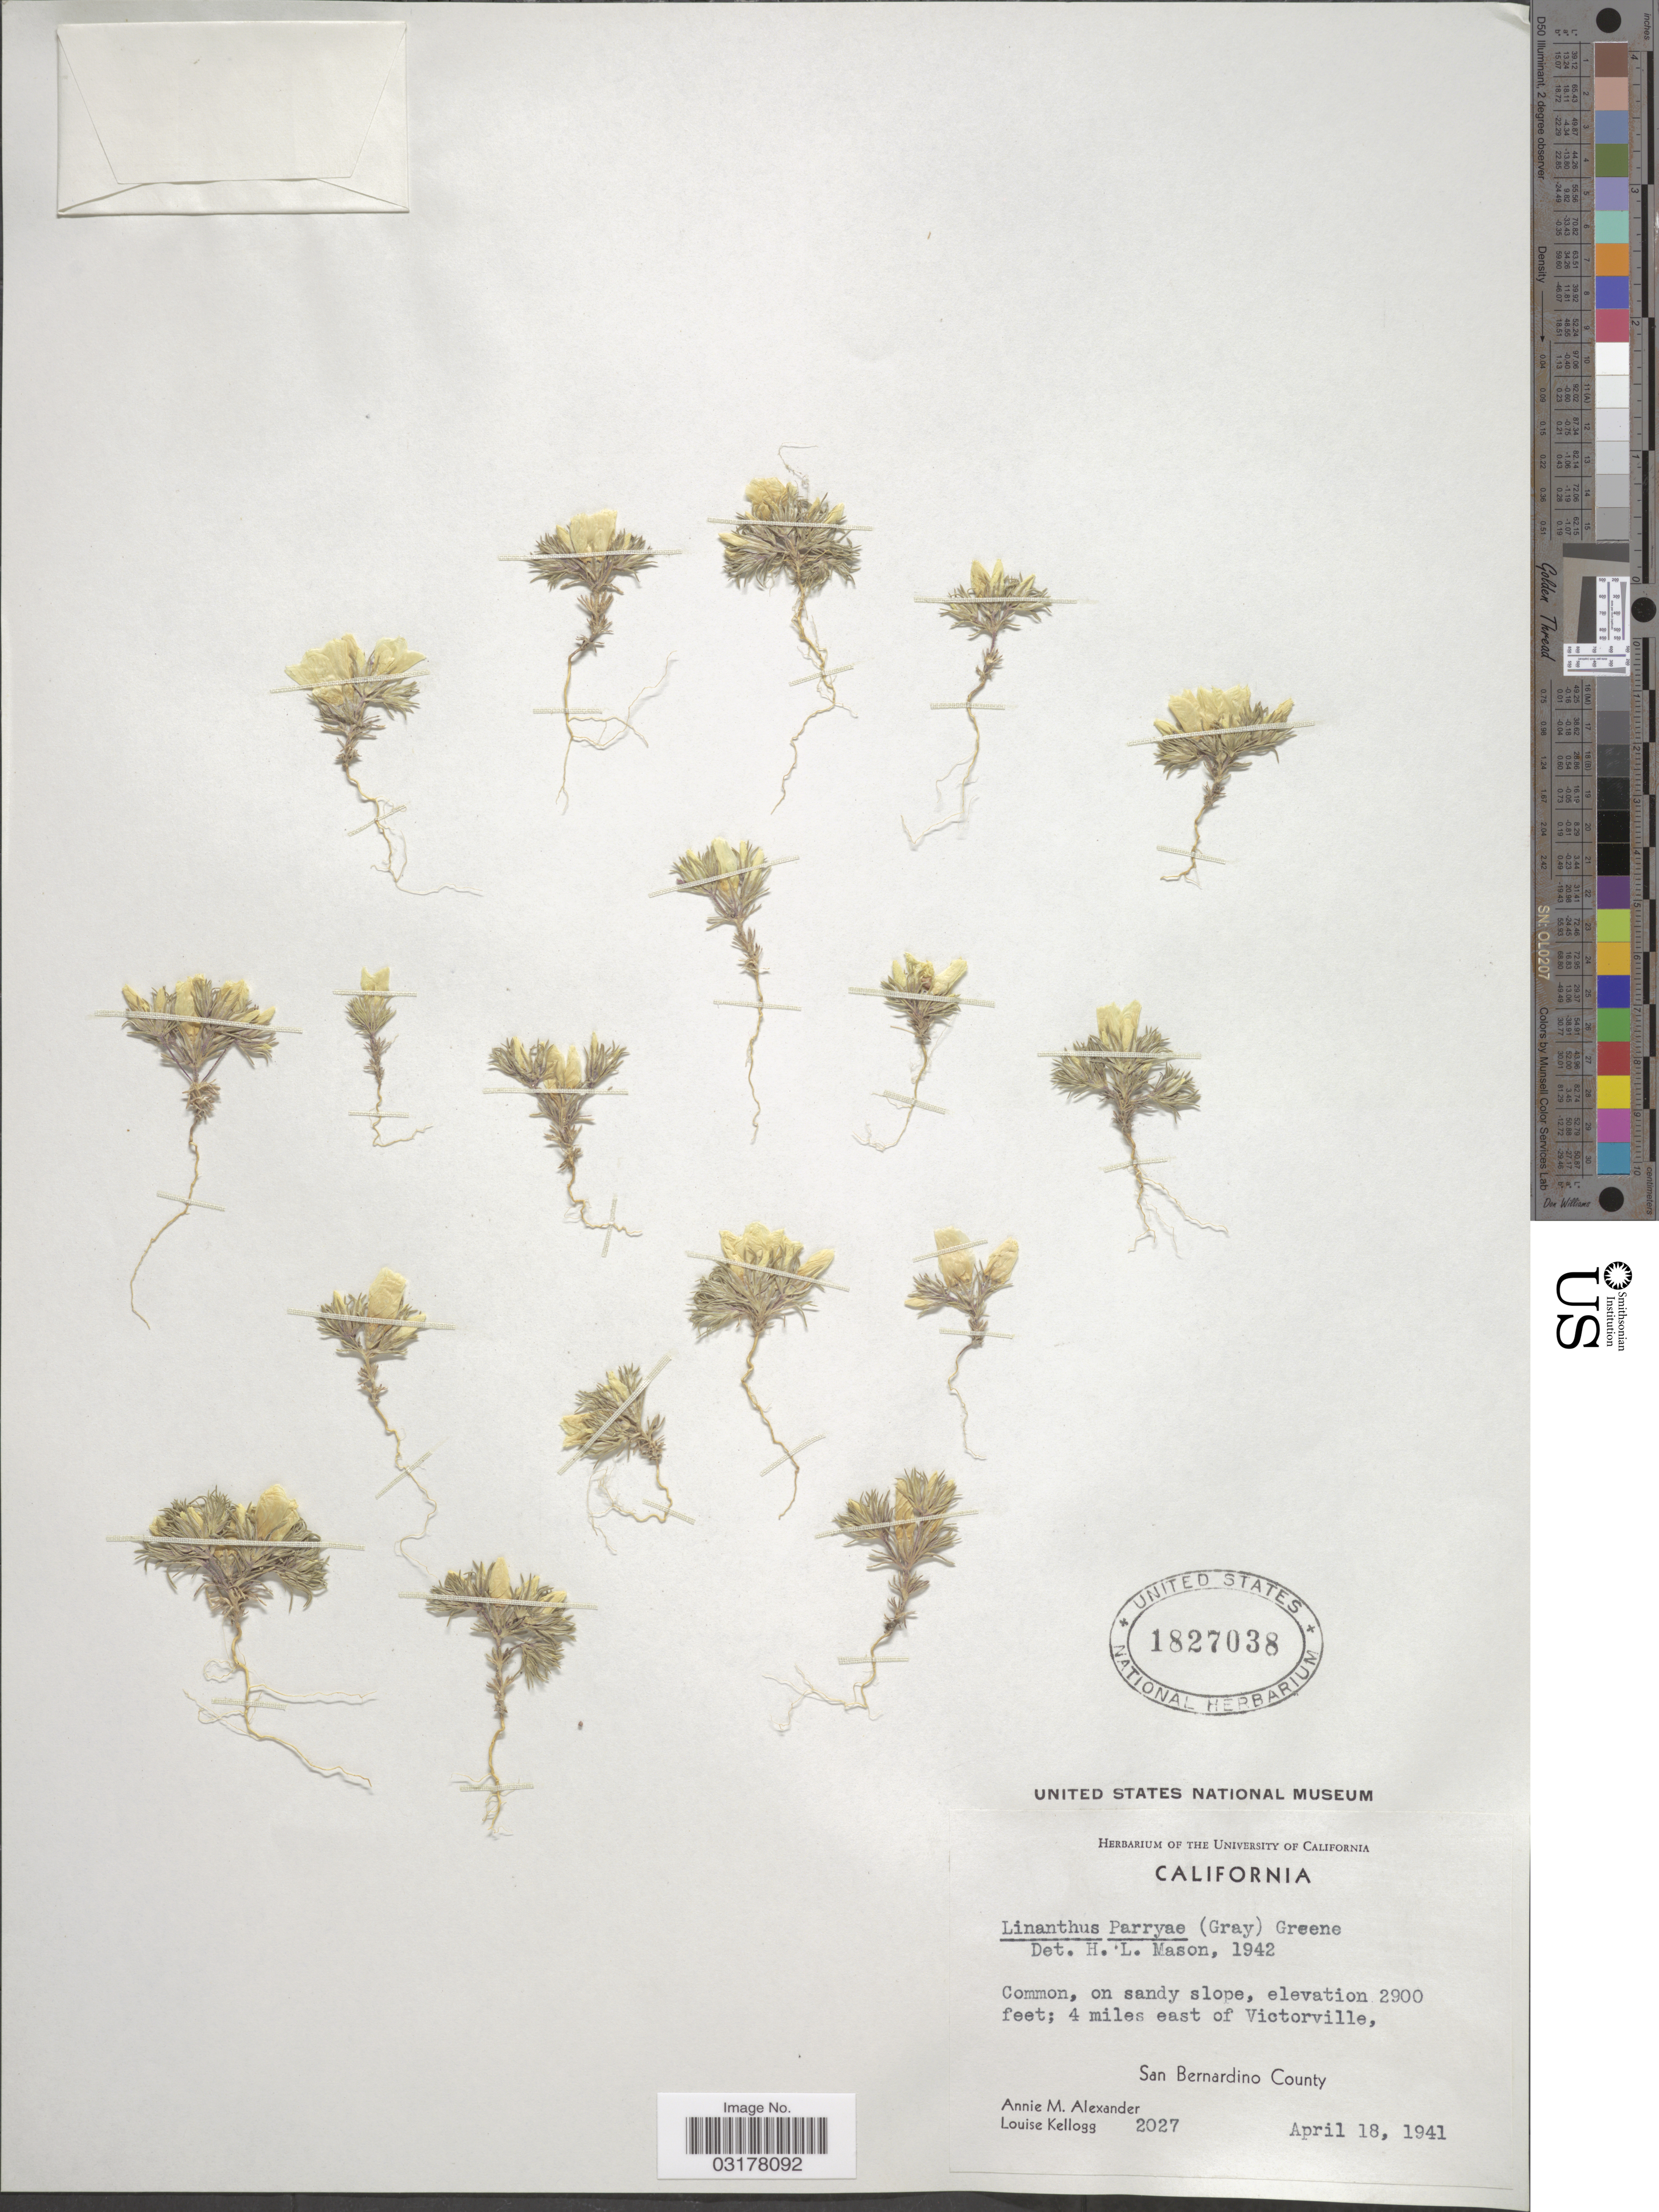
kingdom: Plantae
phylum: Tracheophyta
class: Magnoliopsida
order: Ericales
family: Polemoniaceae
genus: Linanthus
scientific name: Linanthus parryae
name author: (A. Gray) Greene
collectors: A. M. Alexander & L. Kellogg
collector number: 2027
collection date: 1941-04-18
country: United States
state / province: California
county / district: San Bernardino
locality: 4 miles east of Victorville, San Bernardino County.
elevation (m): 884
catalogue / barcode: US 1827038